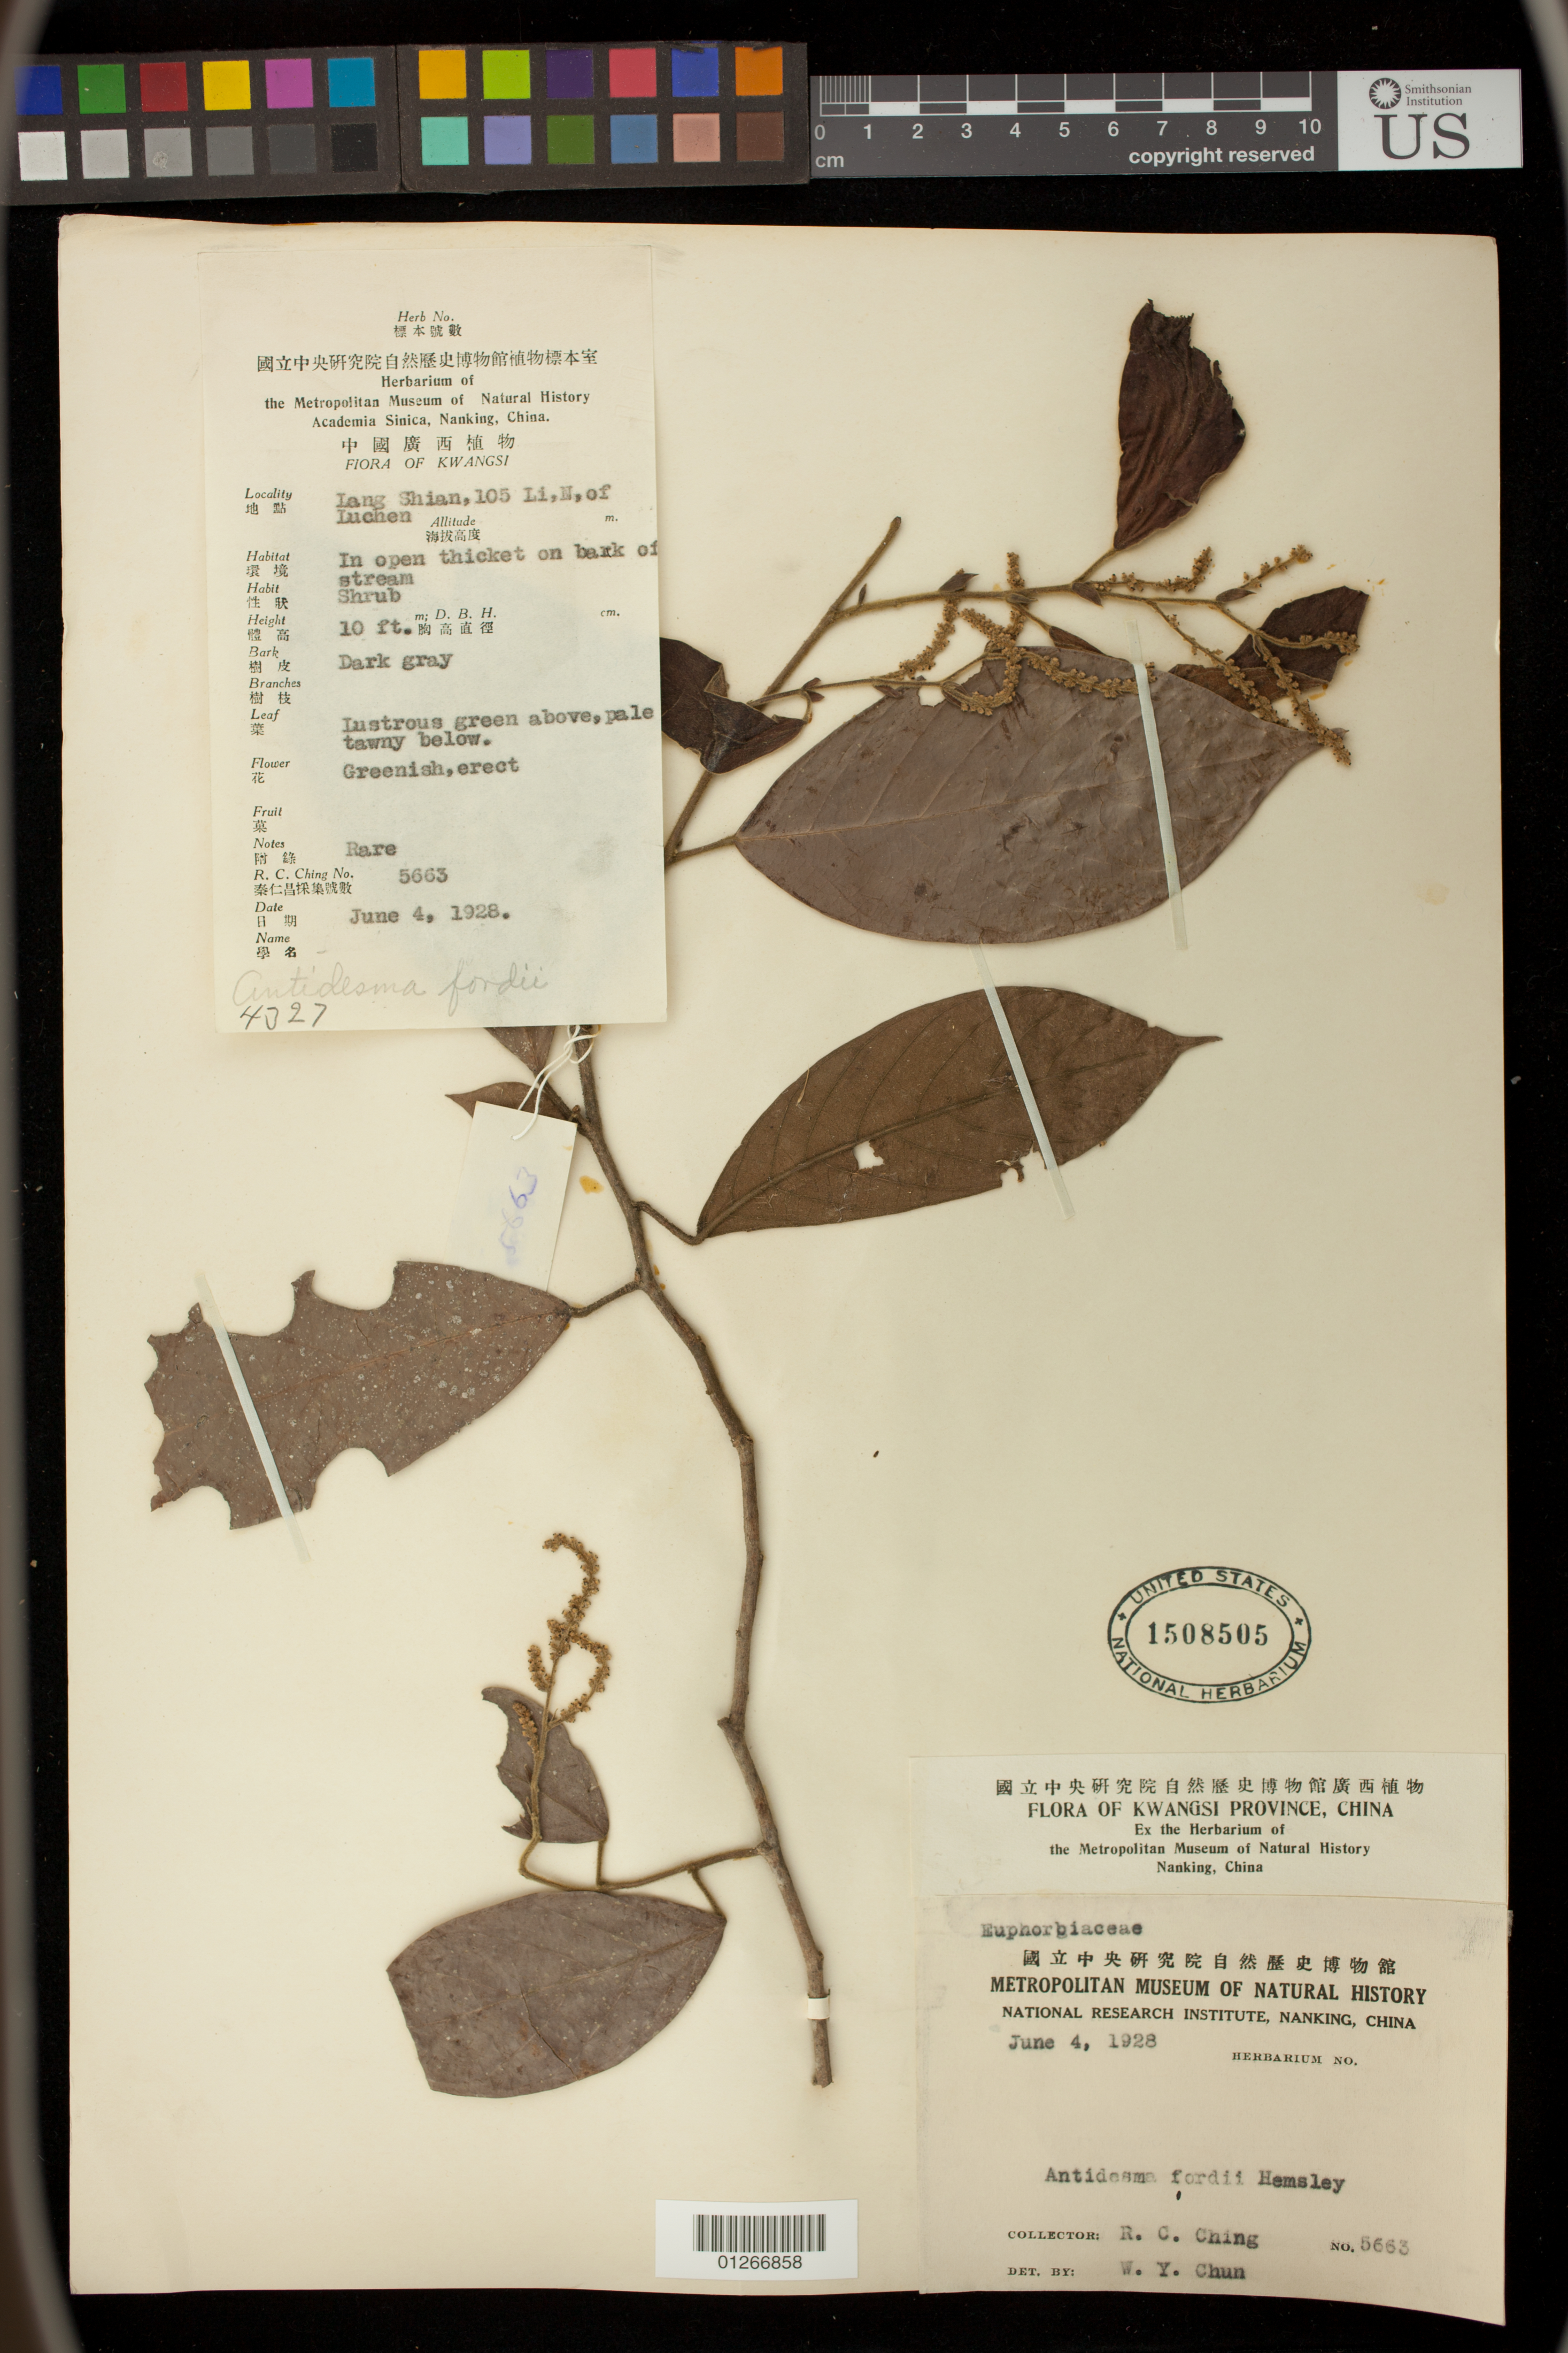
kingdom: Plantae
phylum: Tracheophyta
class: Magnoliopsida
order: Malpighiales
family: Phyllanthaceae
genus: Antidesma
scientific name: Antidesma fordii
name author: Hemsl.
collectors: R. C. Ching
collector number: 5663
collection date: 1928-06-04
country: China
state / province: Guangxi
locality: Lang Shian , 105 Li,N, of Luchen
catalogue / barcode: US 1508505